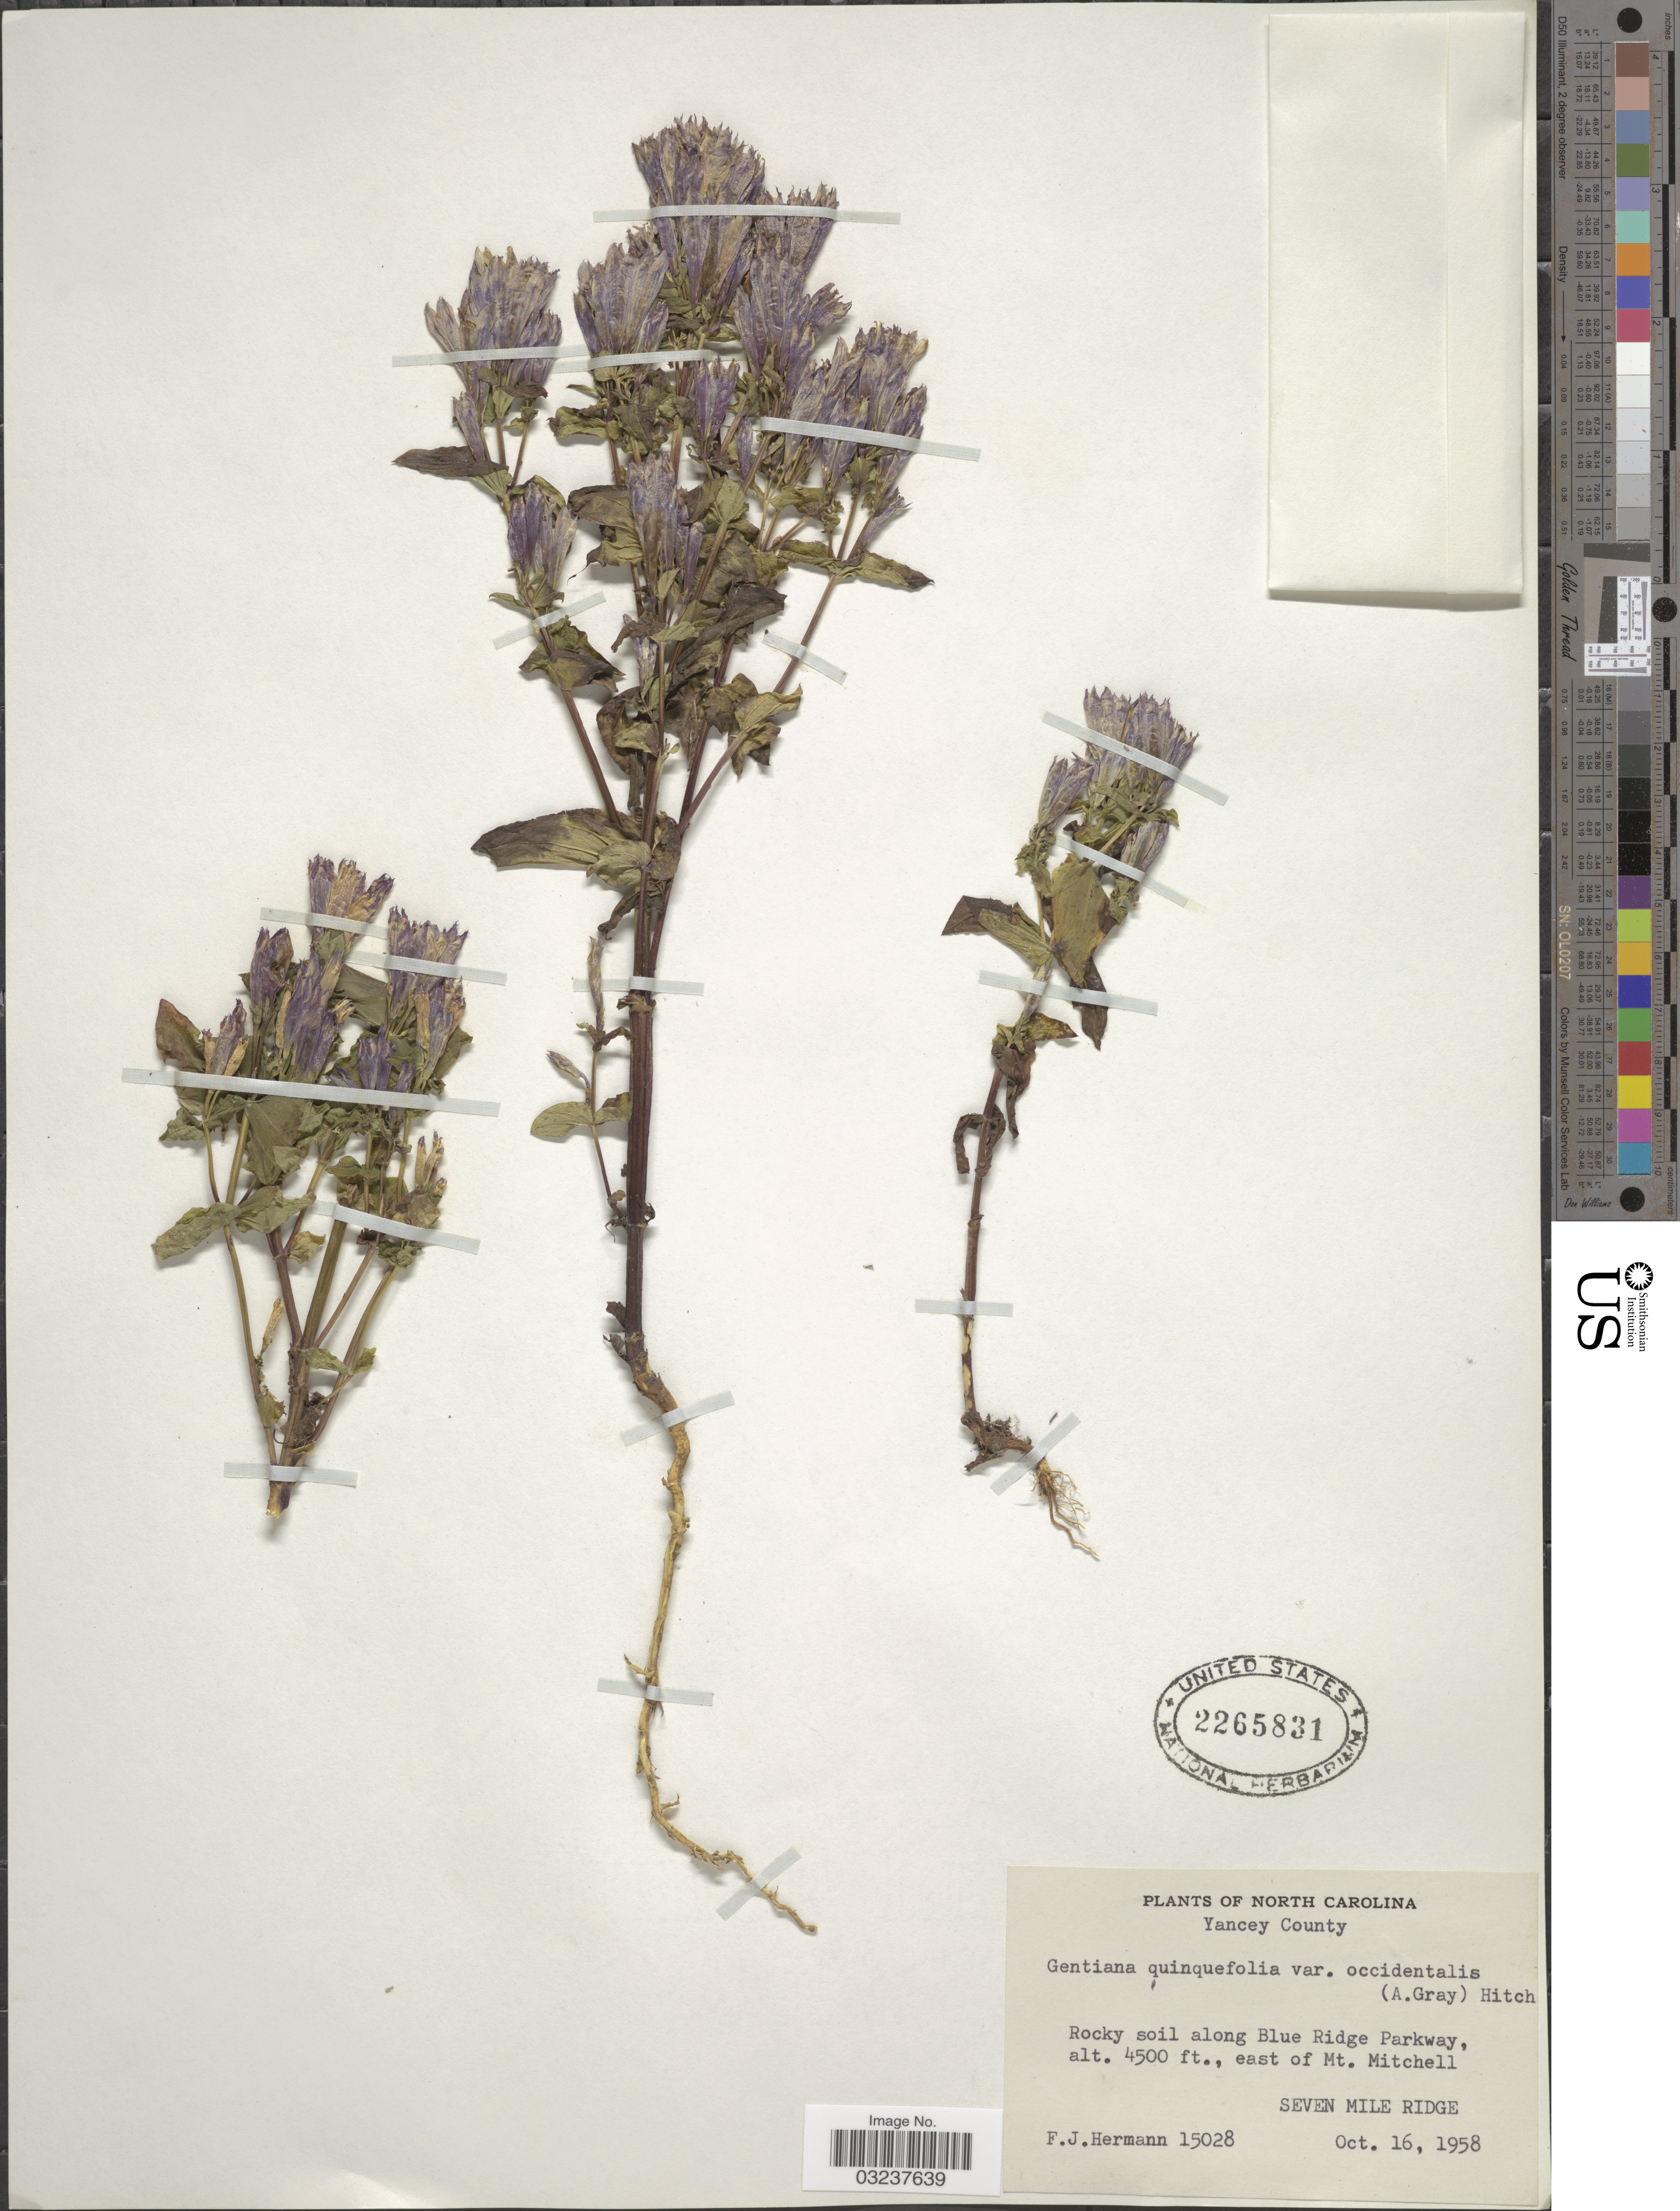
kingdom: Plantae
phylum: Tracheophyta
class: Magnoliopsida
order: Gentianales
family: Gentianaceae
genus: Gentianella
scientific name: Gentianella quinquefolia subsp. occidentalis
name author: (A. Gray) J.M. Gillett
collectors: F. J. Hermann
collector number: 15028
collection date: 1958-10-16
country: United States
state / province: North Carolina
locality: Yancey County, Rocky soil along Blue Ridge Parkway, east of Mt. Mitchell, Seven Mile Ridge.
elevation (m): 1372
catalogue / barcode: US 2265831